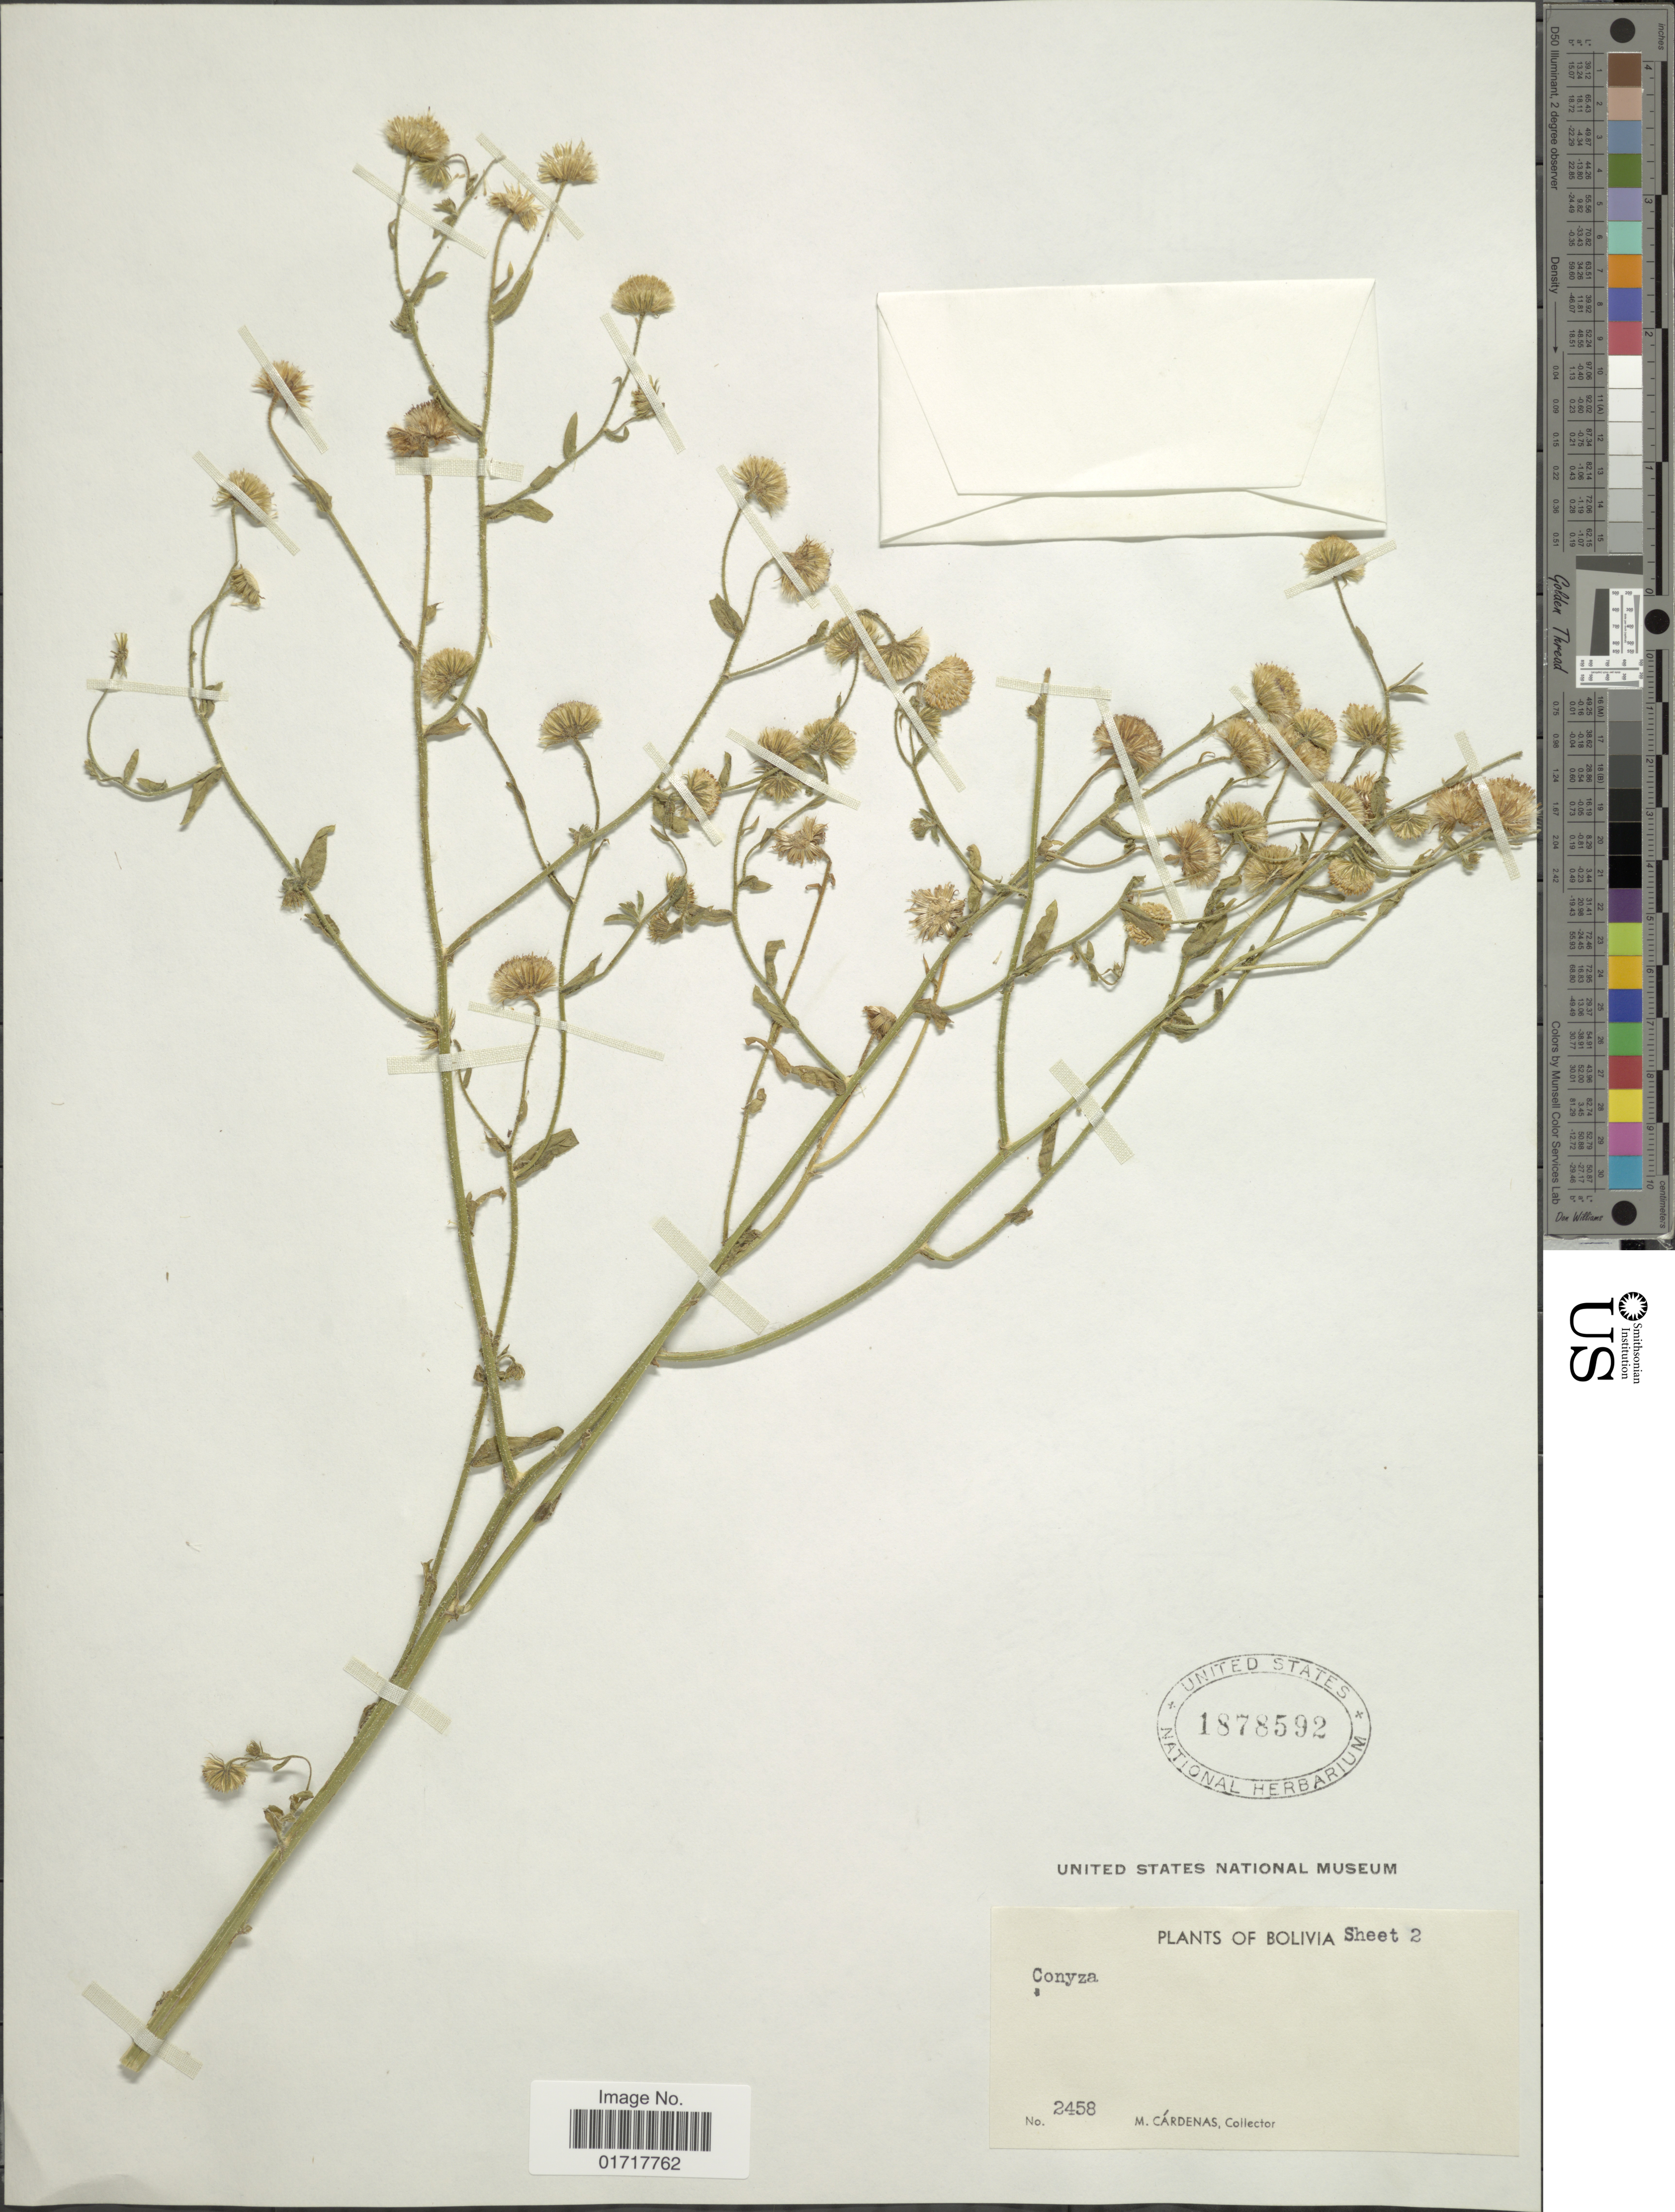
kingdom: Plantae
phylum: Tracheophyta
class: Magnoliopsida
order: Asterales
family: Asteraceae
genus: Conyza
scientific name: Conyza sp.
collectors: M. Cárdenas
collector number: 2458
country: Bolivia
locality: Bolivia.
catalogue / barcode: US 1878592